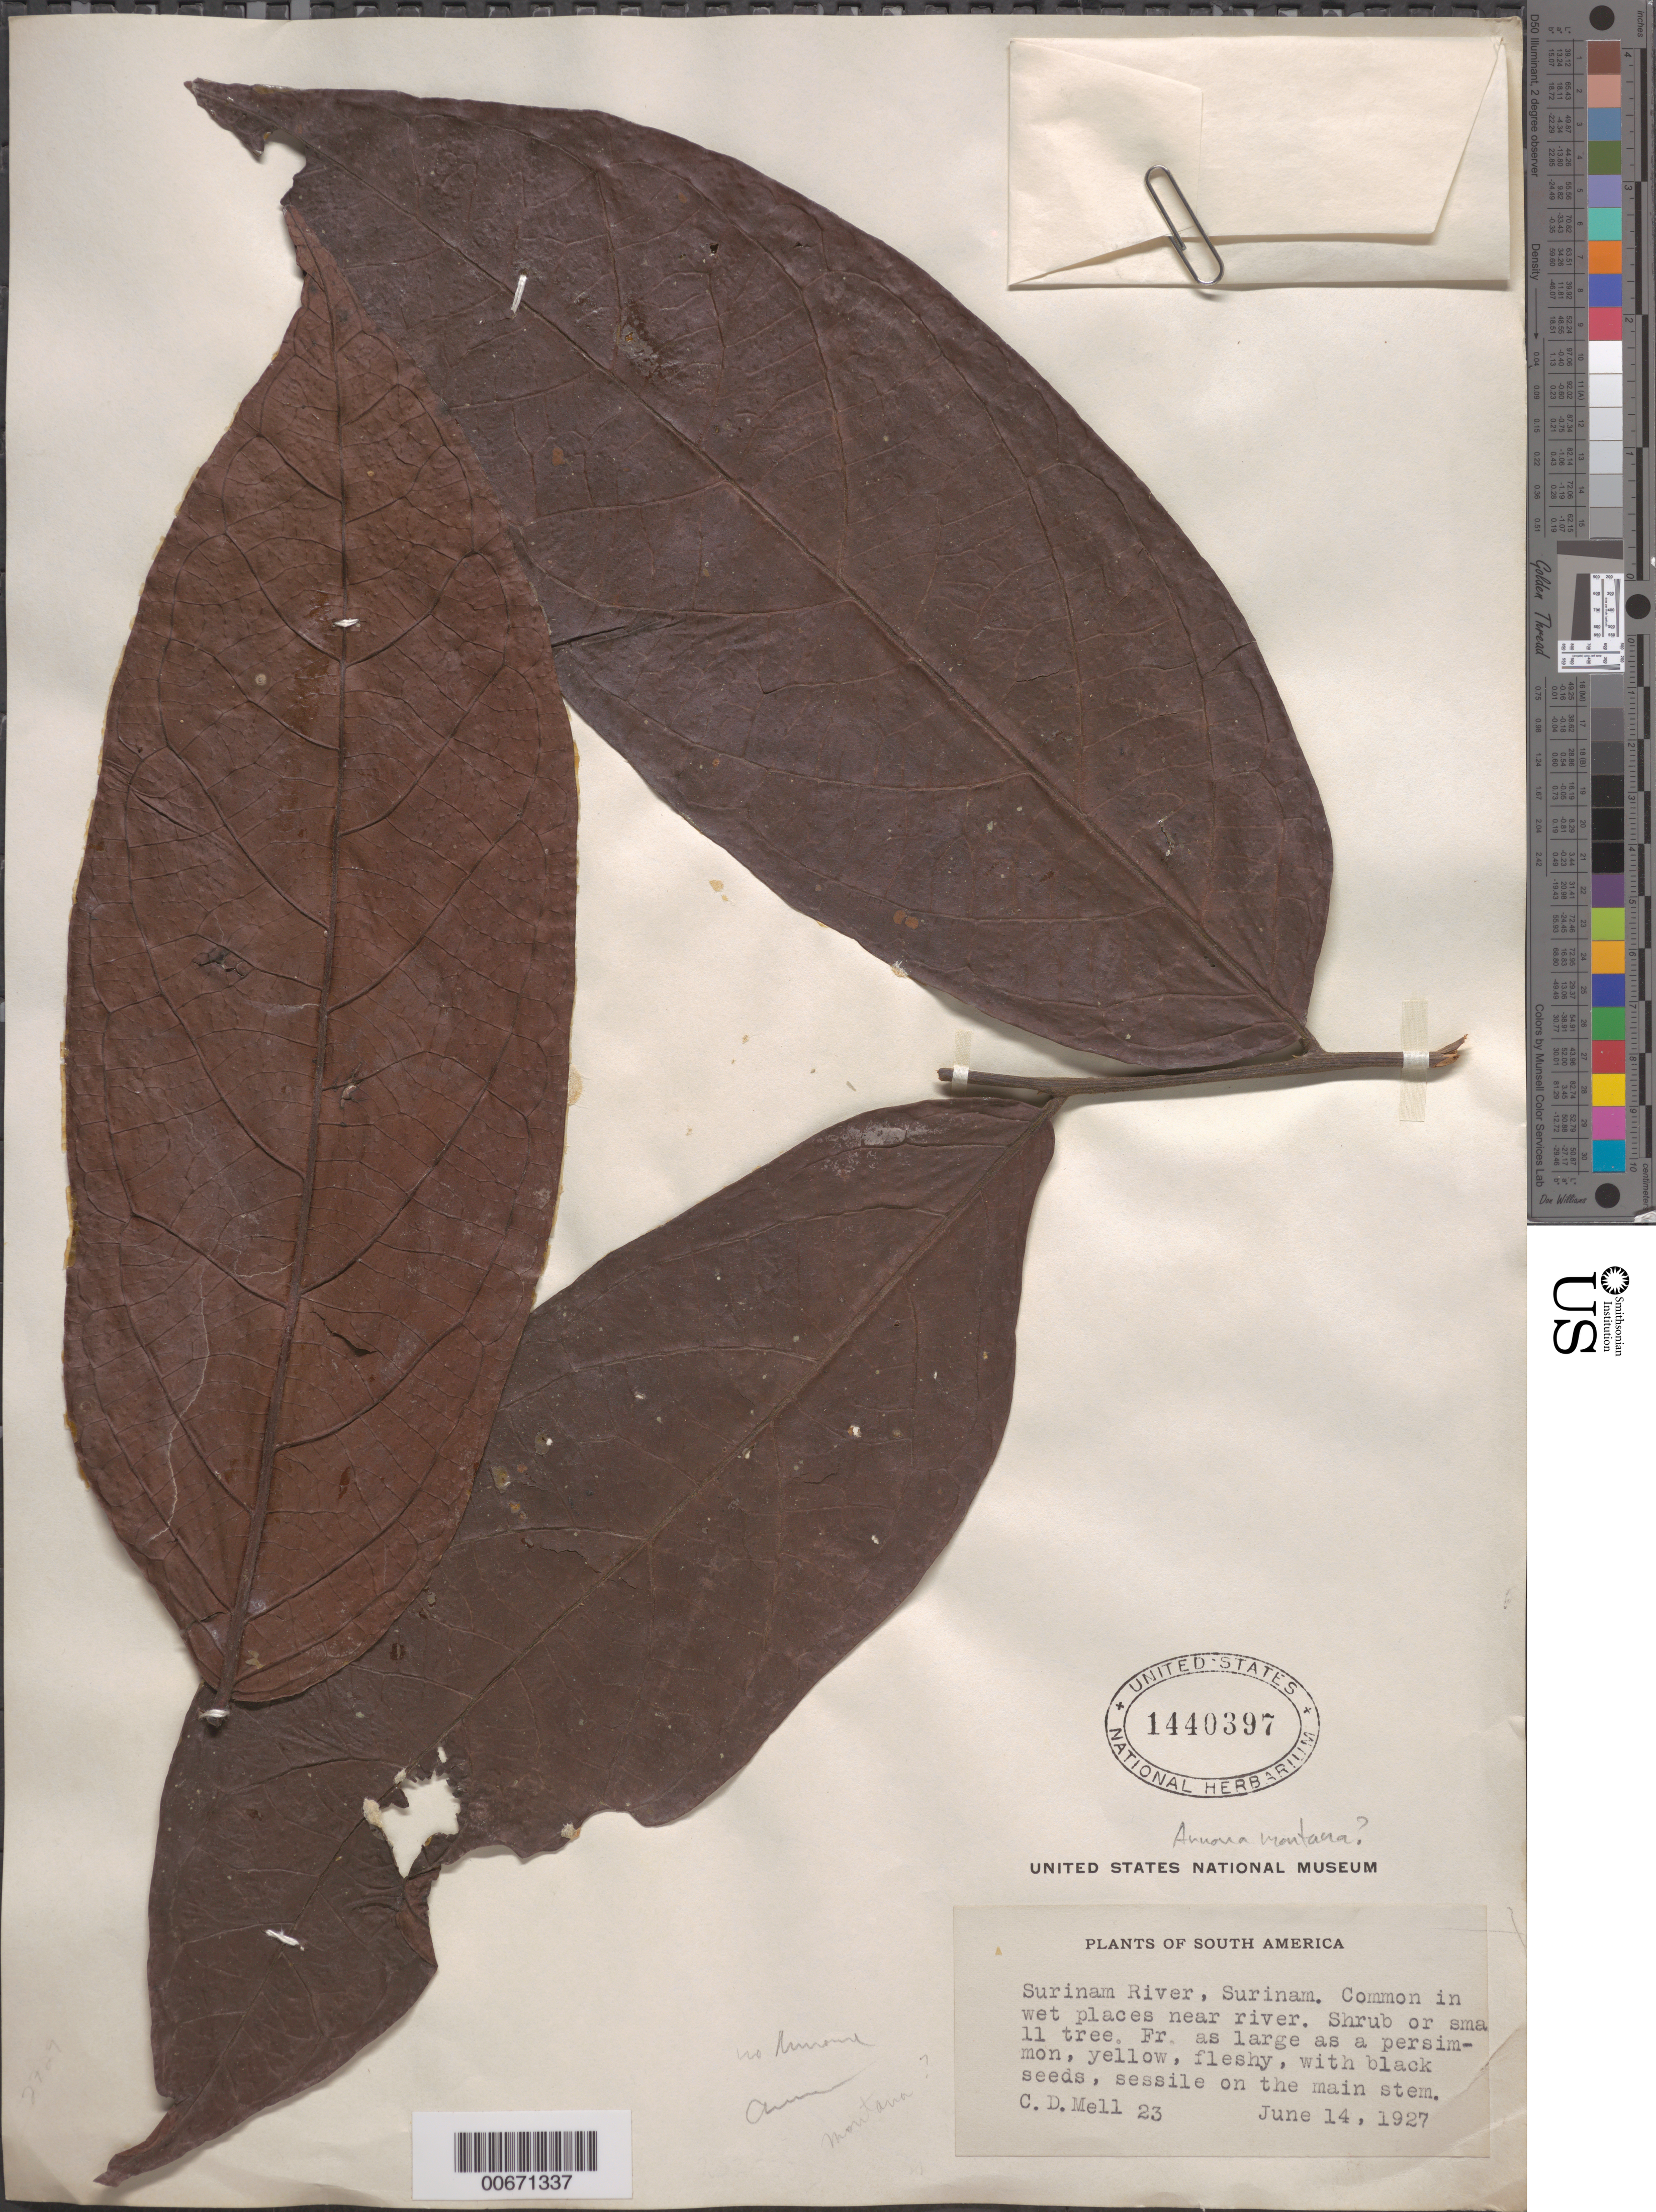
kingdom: Plantae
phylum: Tracheophyta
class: Magnoliopsida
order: Magnoliales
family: Annonaceae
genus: Annona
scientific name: Annona montana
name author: Macfad.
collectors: C. D. Mell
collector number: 23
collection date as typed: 14-Jun-27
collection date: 1927-06-14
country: Suriname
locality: Surinam R.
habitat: Wet places near river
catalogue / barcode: US 1440397